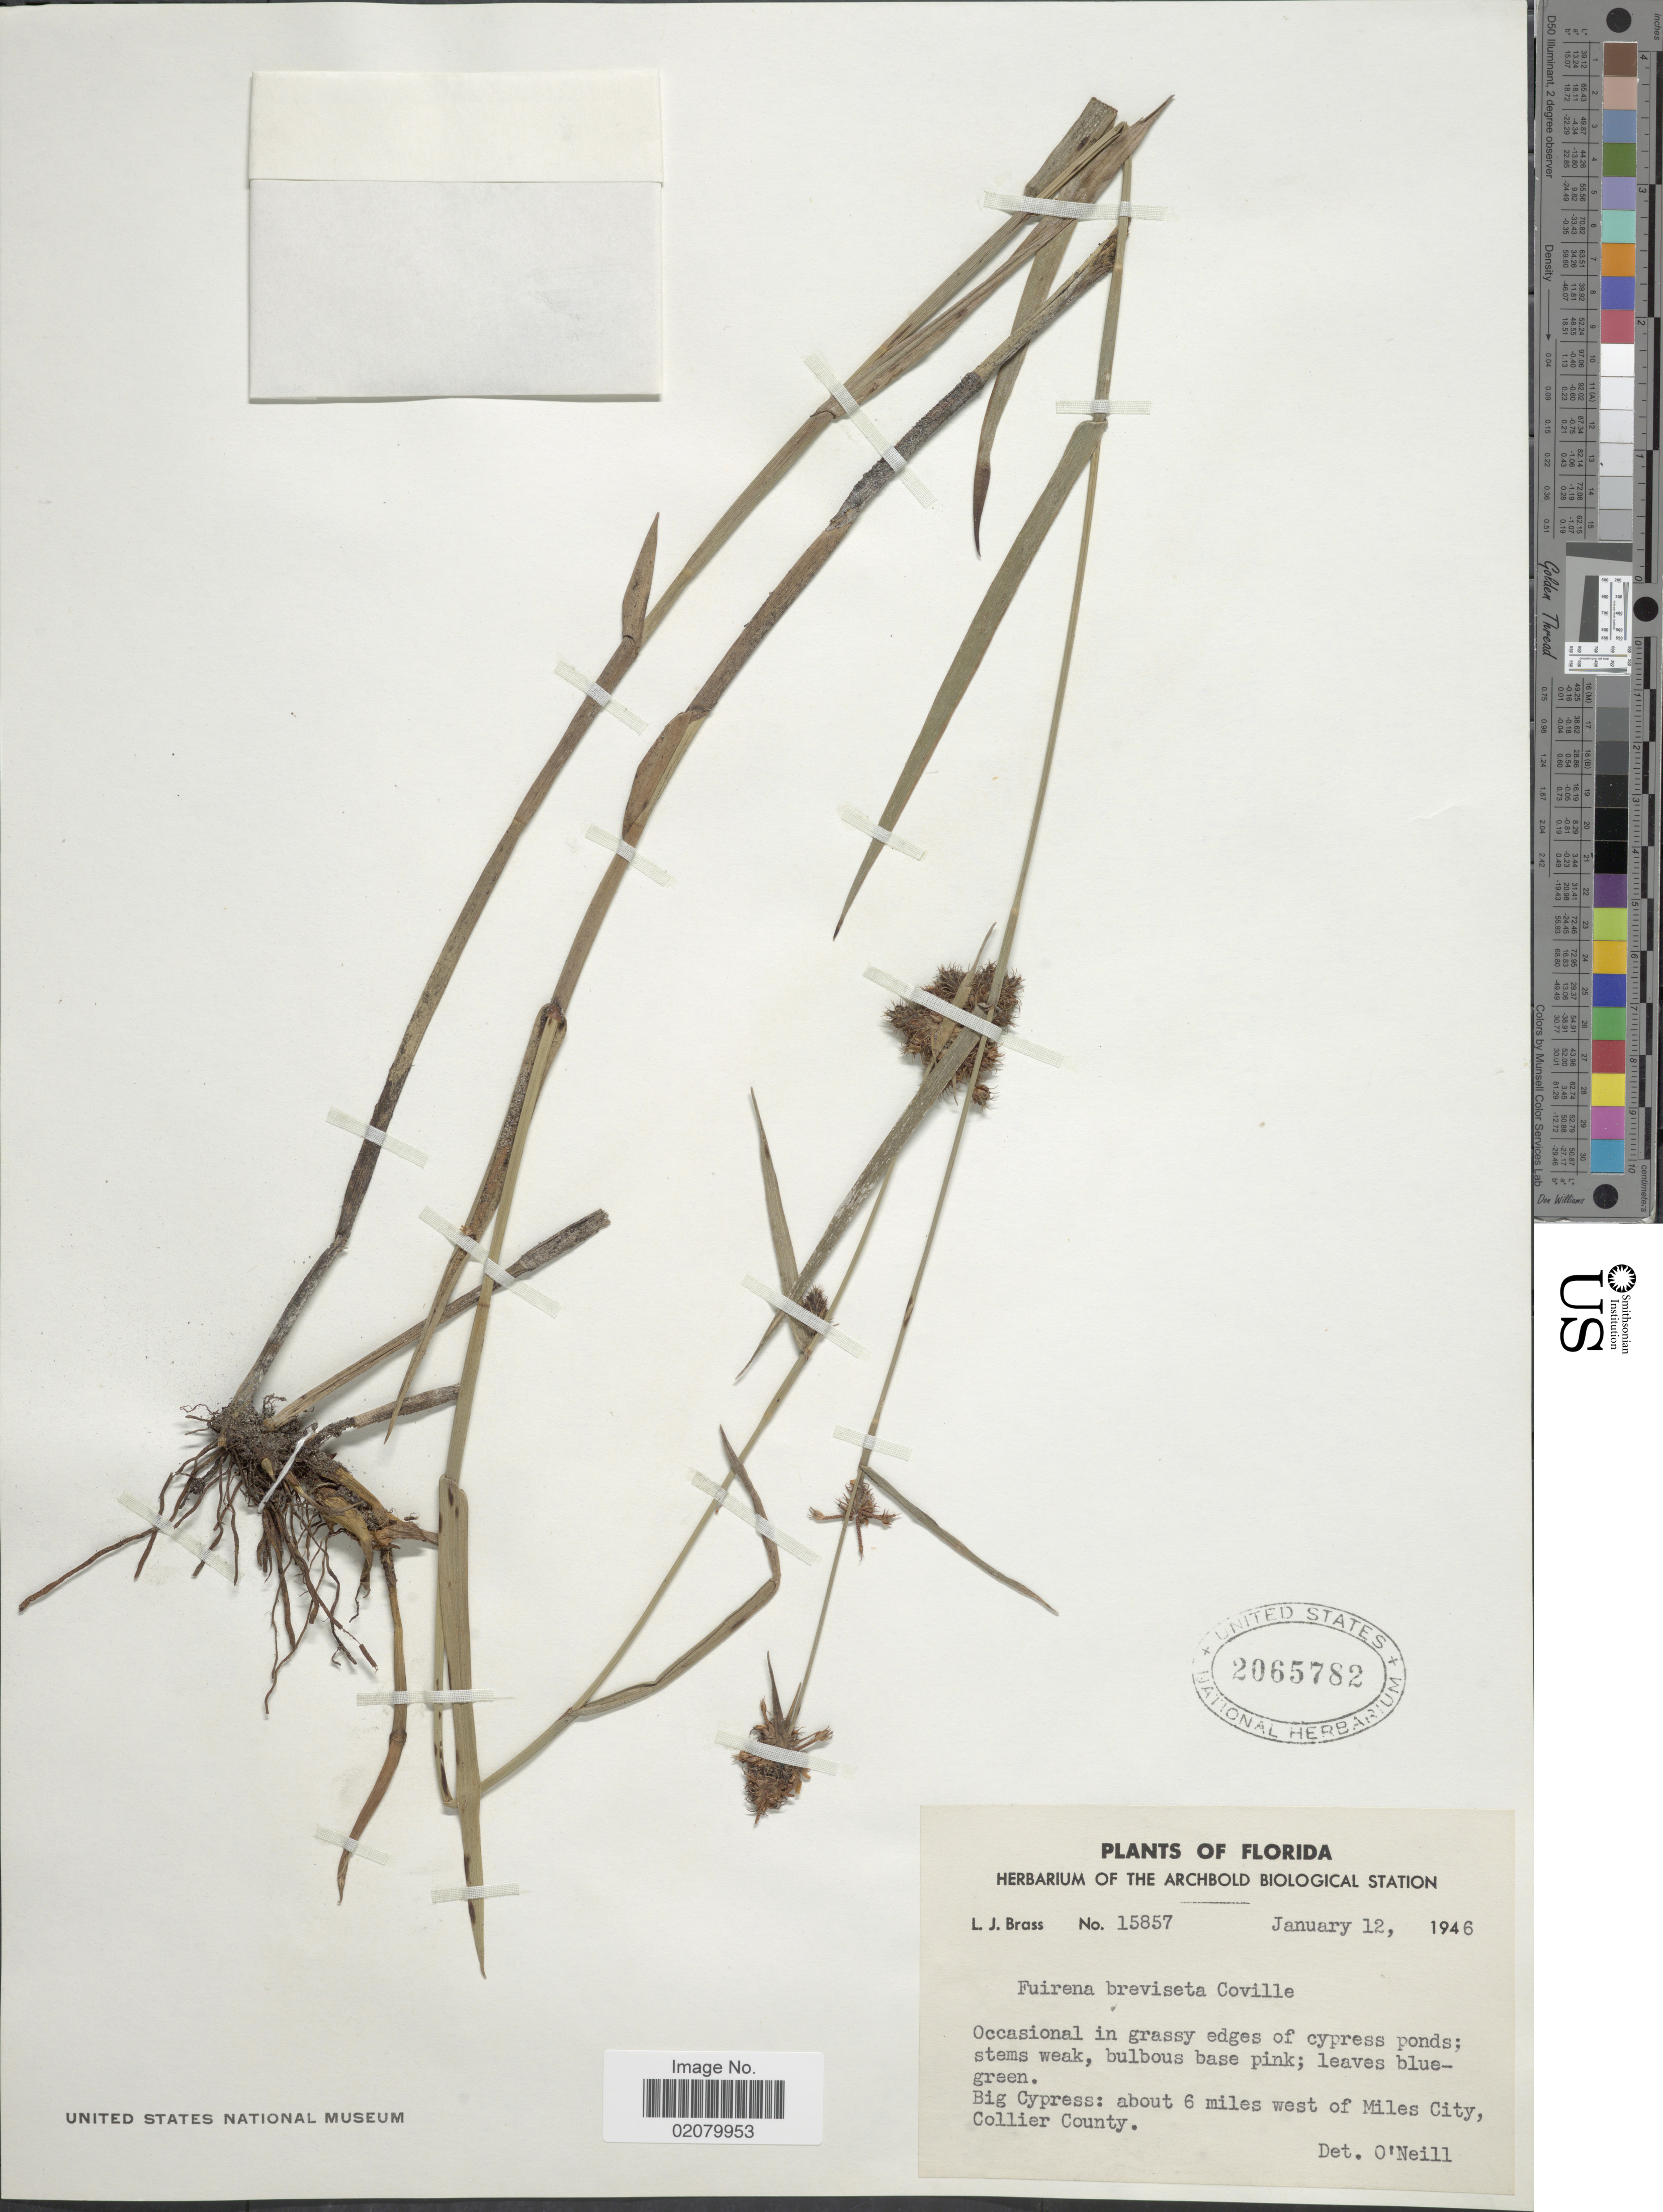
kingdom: Plantae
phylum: Tracheophyta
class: Liliopsida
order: Poales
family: Cyperaceae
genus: Fuirena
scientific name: Fuirena squarrosa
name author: Michx.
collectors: L. J. Brass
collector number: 15857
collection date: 1946-01-12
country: United States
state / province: Florida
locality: Big Cypress: about 6 miles west of Miles City, Collier County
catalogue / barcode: US 2065782